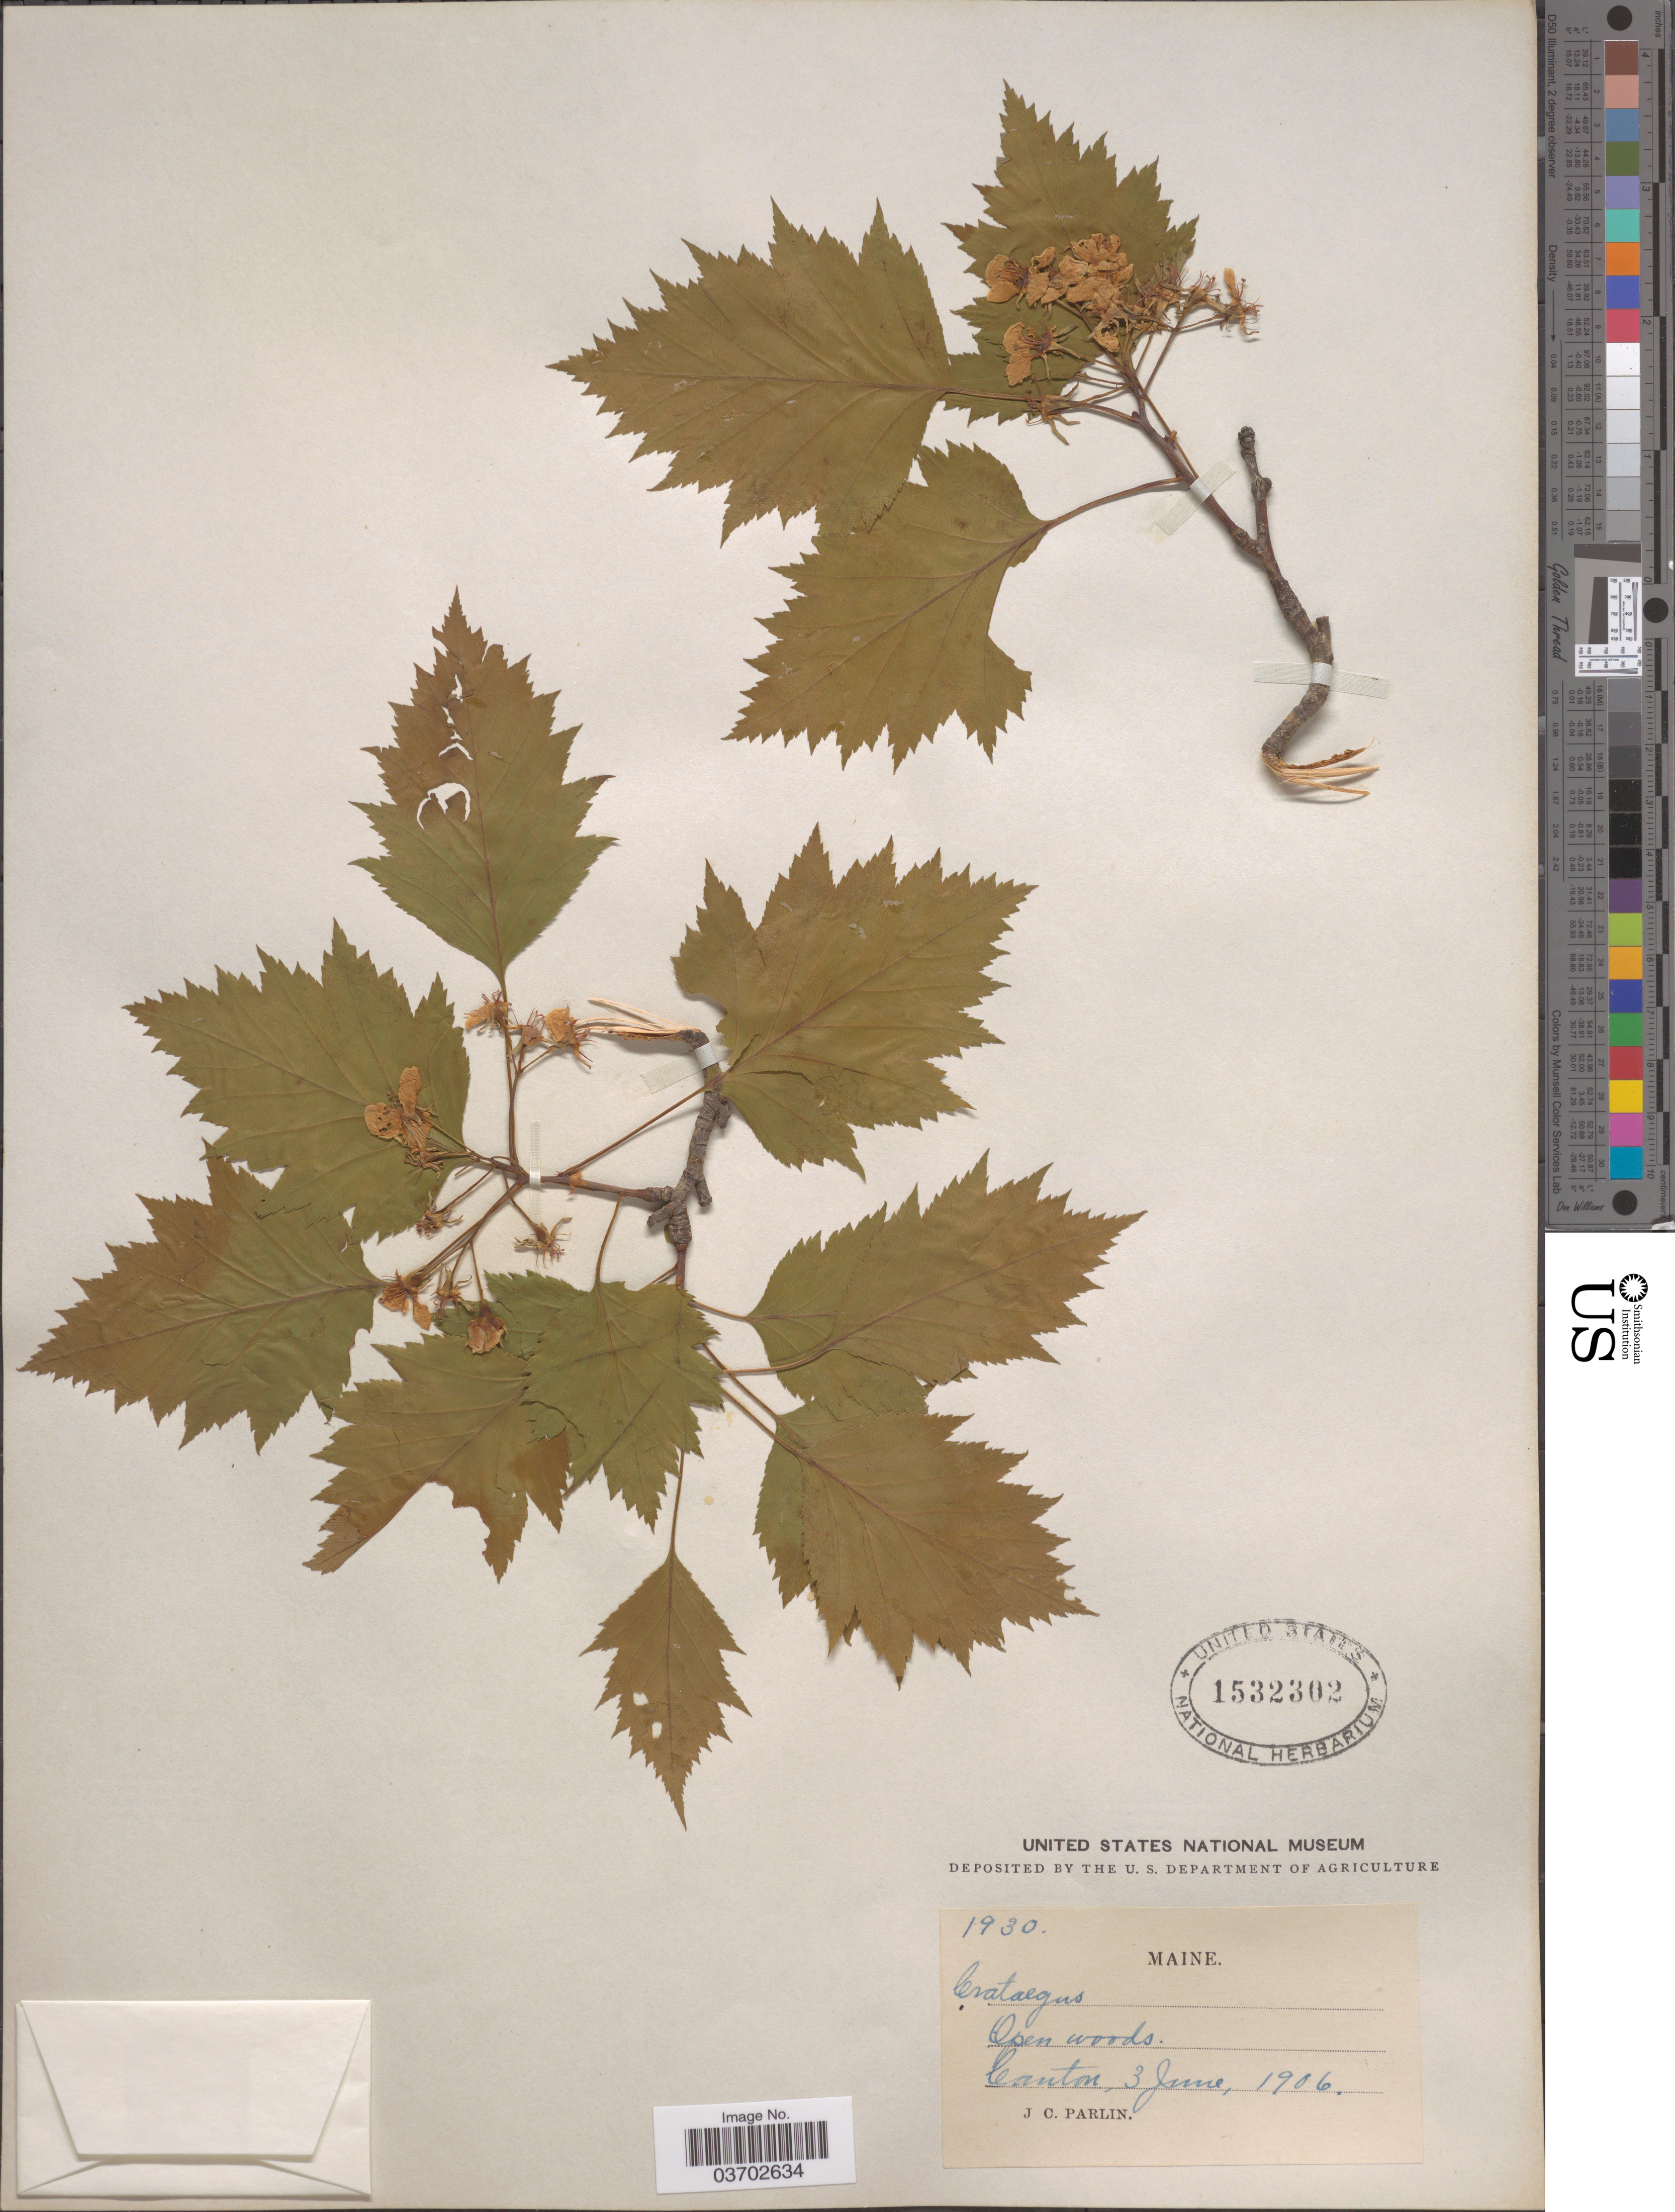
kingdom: Plantae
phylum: Tracheophyta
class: Magnoliopsida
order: Rosales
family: Rosaceae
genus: Crataegus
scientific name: Crataegus sp.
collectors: J. Parlin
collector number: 1930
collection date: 1906-06-03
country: United States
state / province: Maine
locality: Canton.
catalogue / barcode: US 1532302